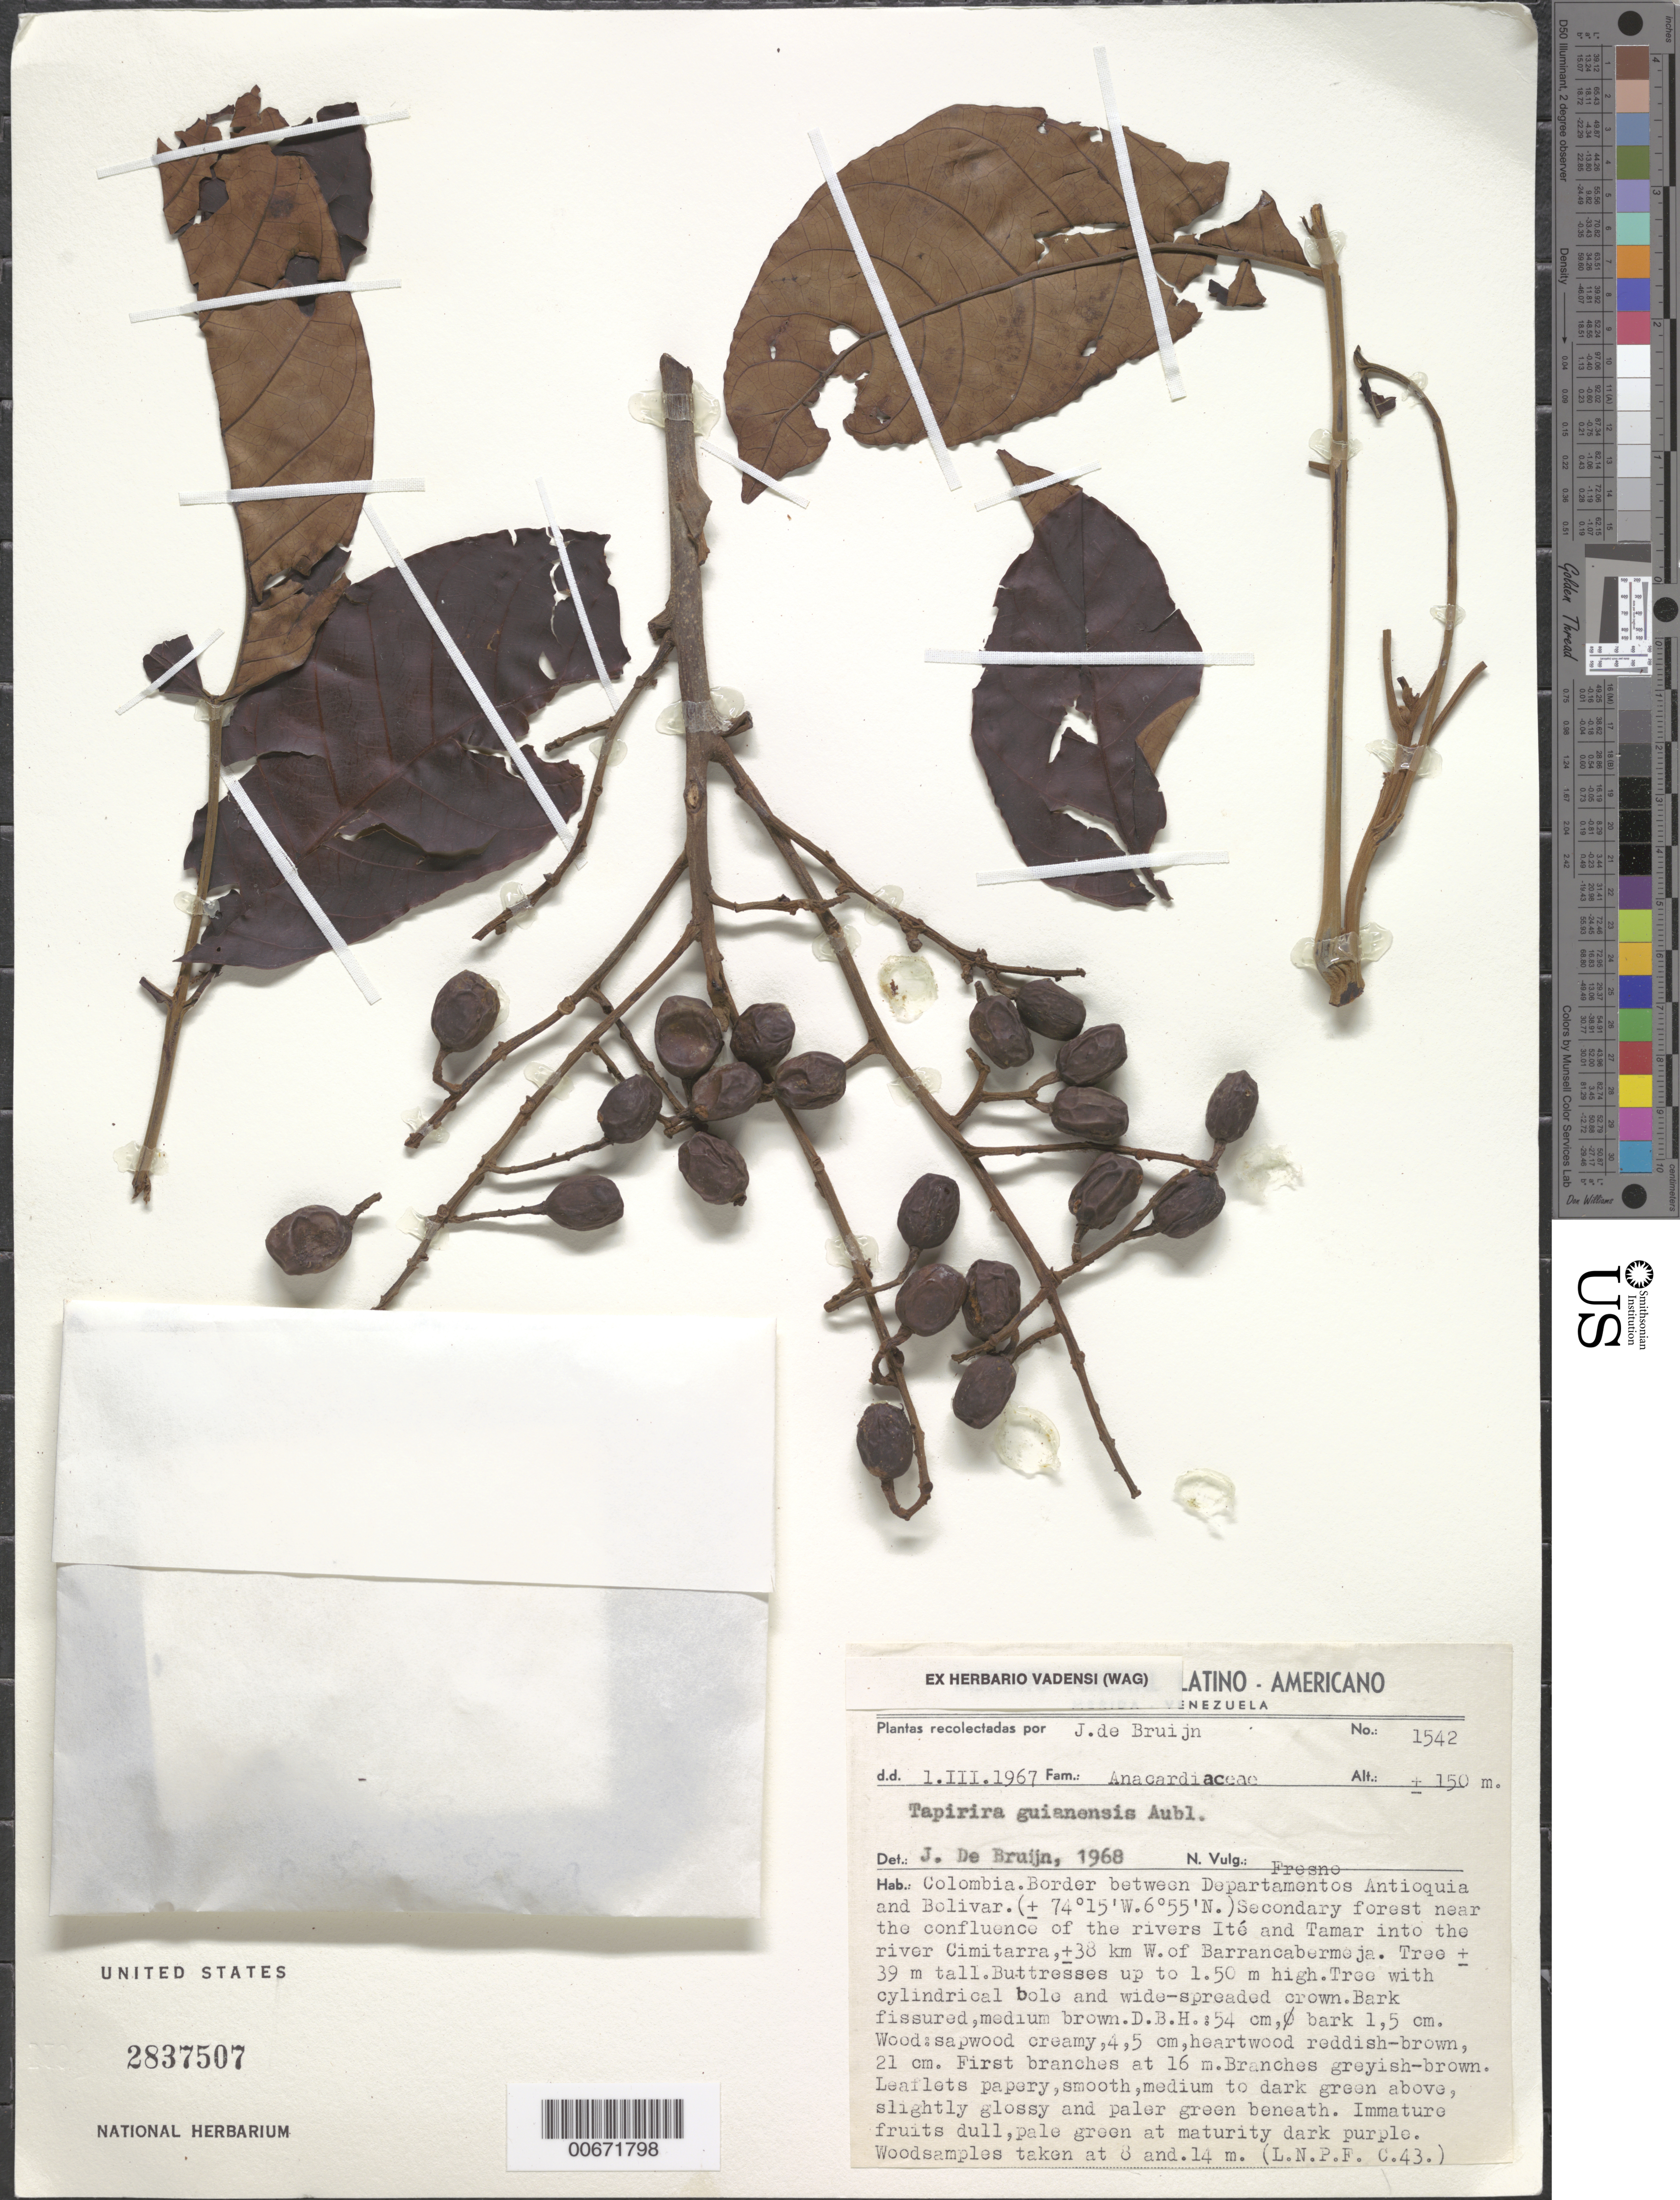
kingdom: Plantae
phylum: Tracheophyta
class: Magnoliopsida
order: Sapindales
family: Anacardiaceae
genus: Tapirira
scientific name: Tapirira guianensis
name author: Aubl.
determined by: de Bruijn, J.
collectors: J. Bruijn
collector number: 1542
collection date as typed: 1-Mar-67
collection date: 1967-03-01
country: Colombia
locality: Dpto. Antioquia and Dpto. Bolívar border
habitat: Secondary forest near confluence of rivers Ité and Tamar into river Cimitarra, 38 km W of Barrancabermeja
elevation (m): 150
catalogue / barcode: US 2837507